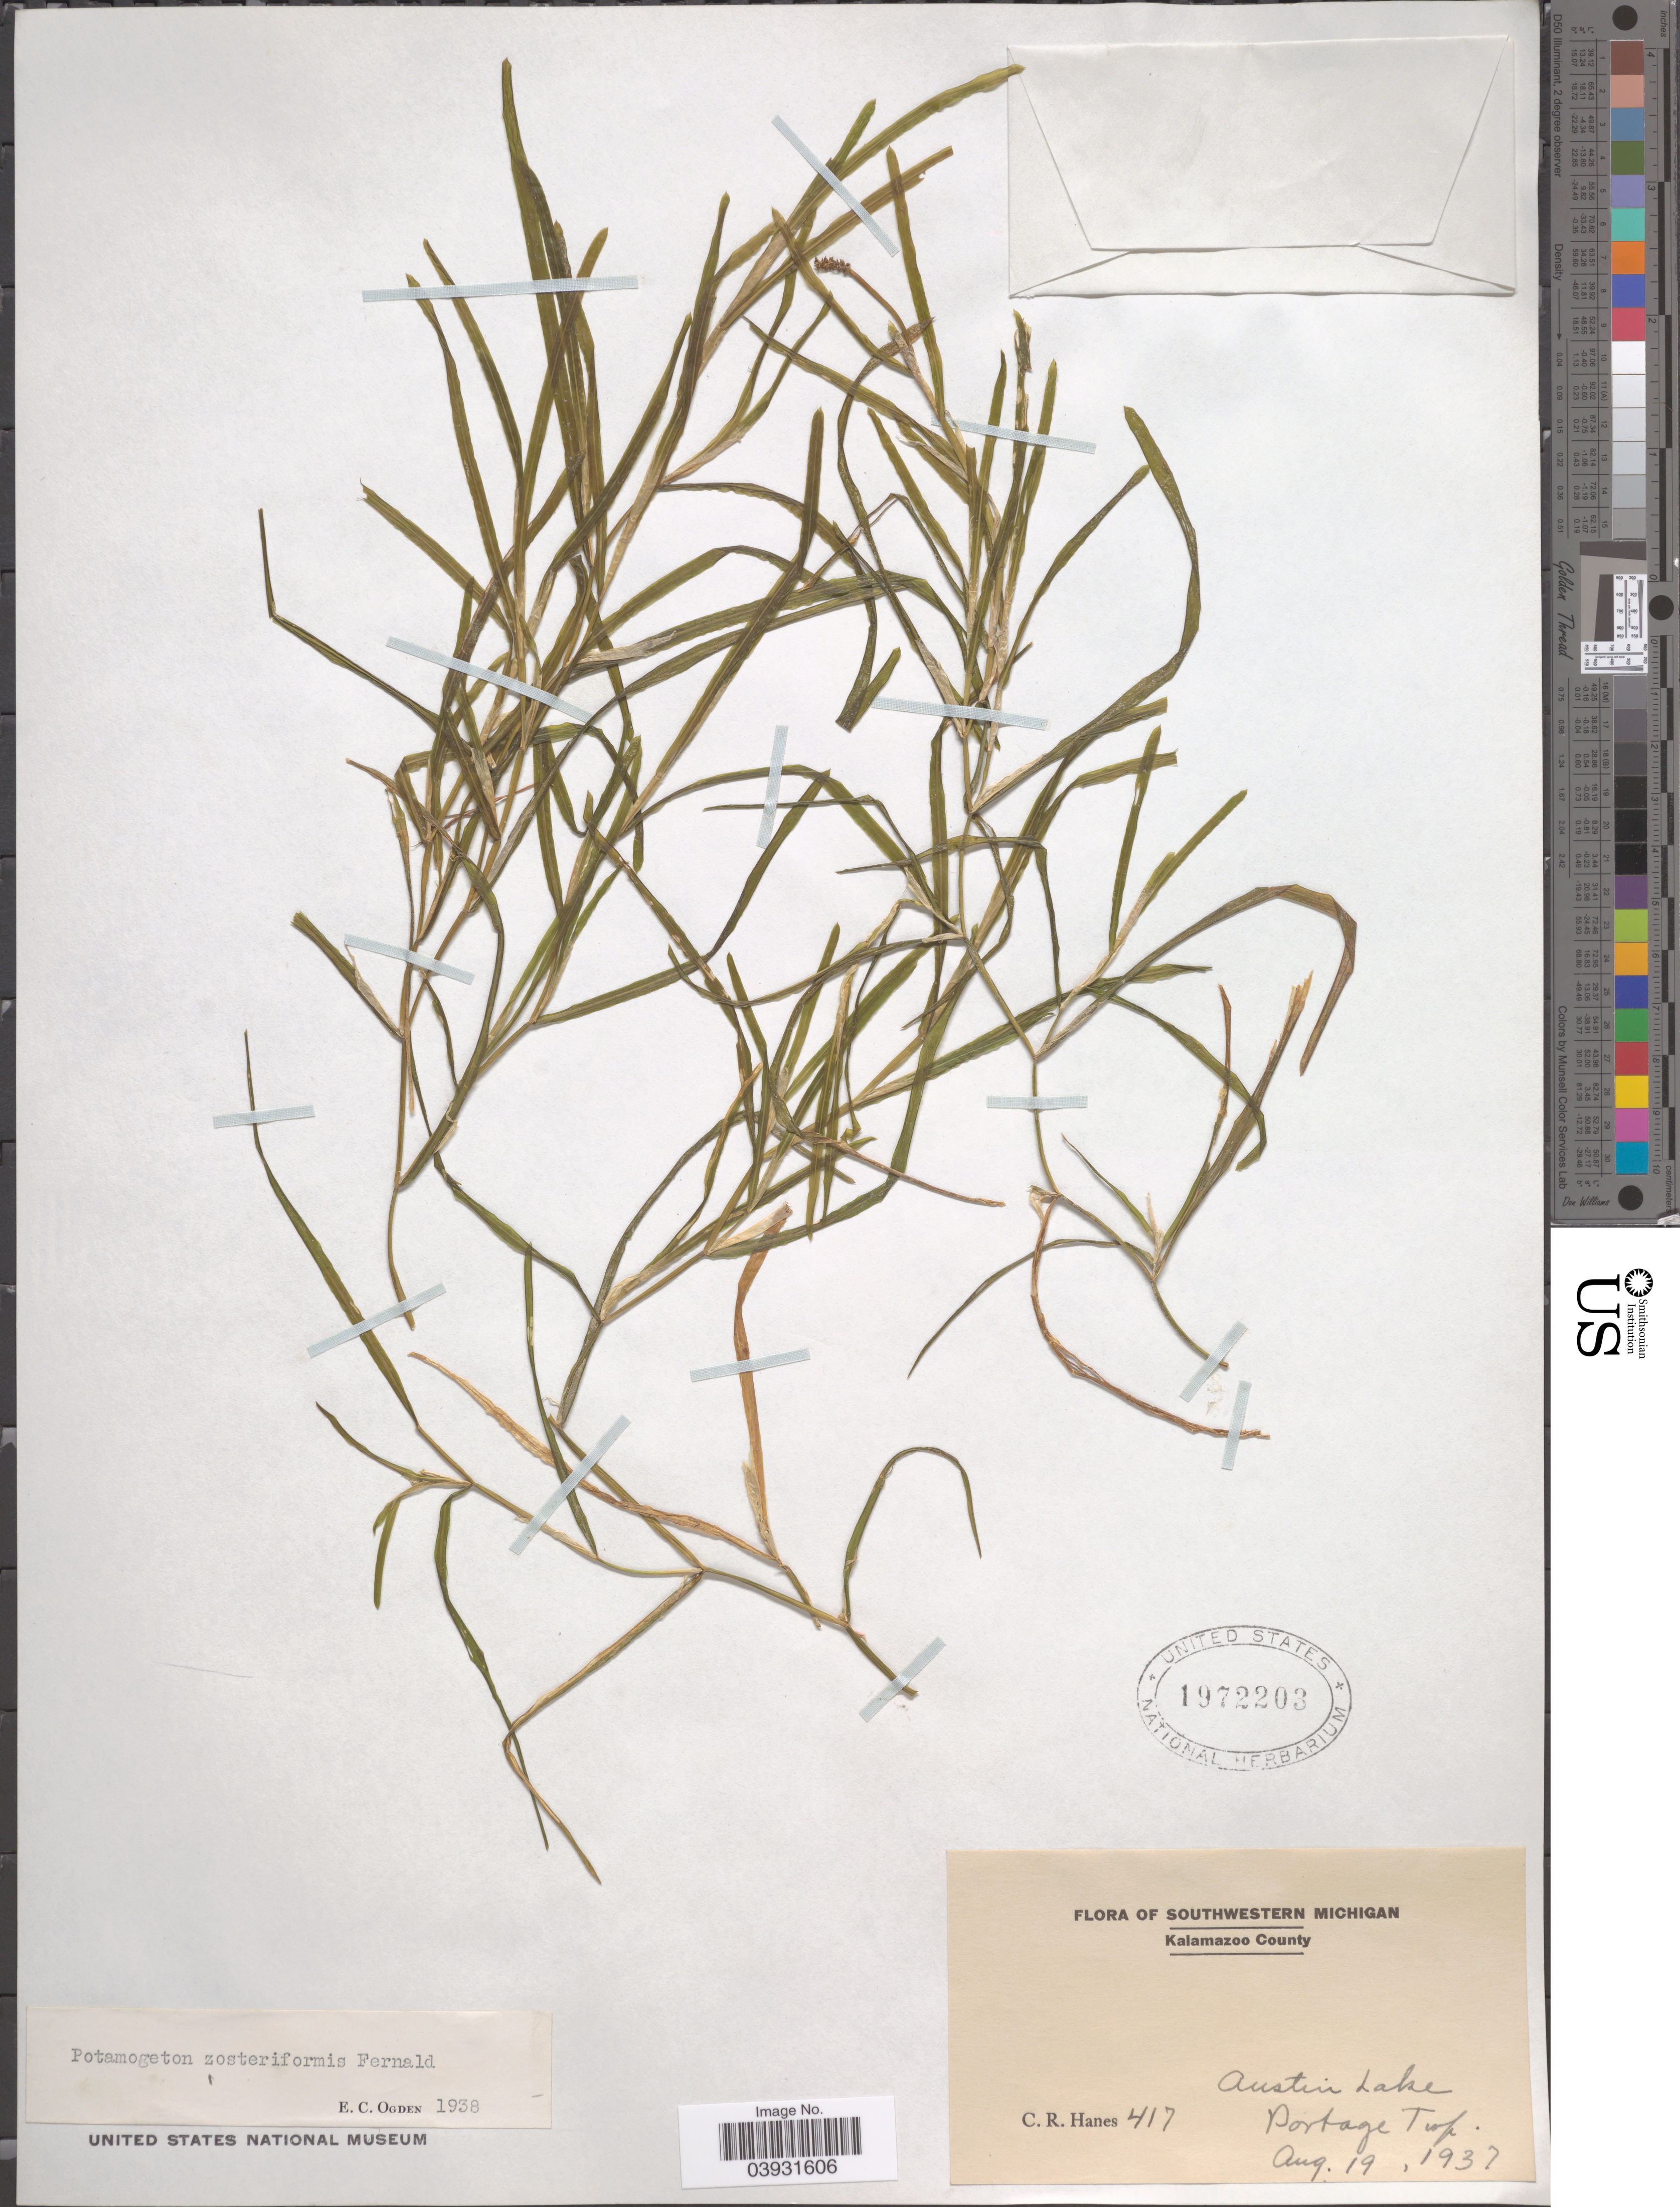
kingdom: Plantae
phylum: Tracheophyta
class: Liliopsida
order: Alismatales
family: Potamogetonaceae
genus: Potamogeton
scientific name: Potamogeton zosterifolius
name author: Schumach.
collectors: C. Hanes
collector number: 417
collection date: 1937-08-19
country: United States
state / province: Michigan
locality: Southwestern Michigan. Kalamazoo County. Austin Lake. Portage Twp.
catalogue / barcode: US 1972203